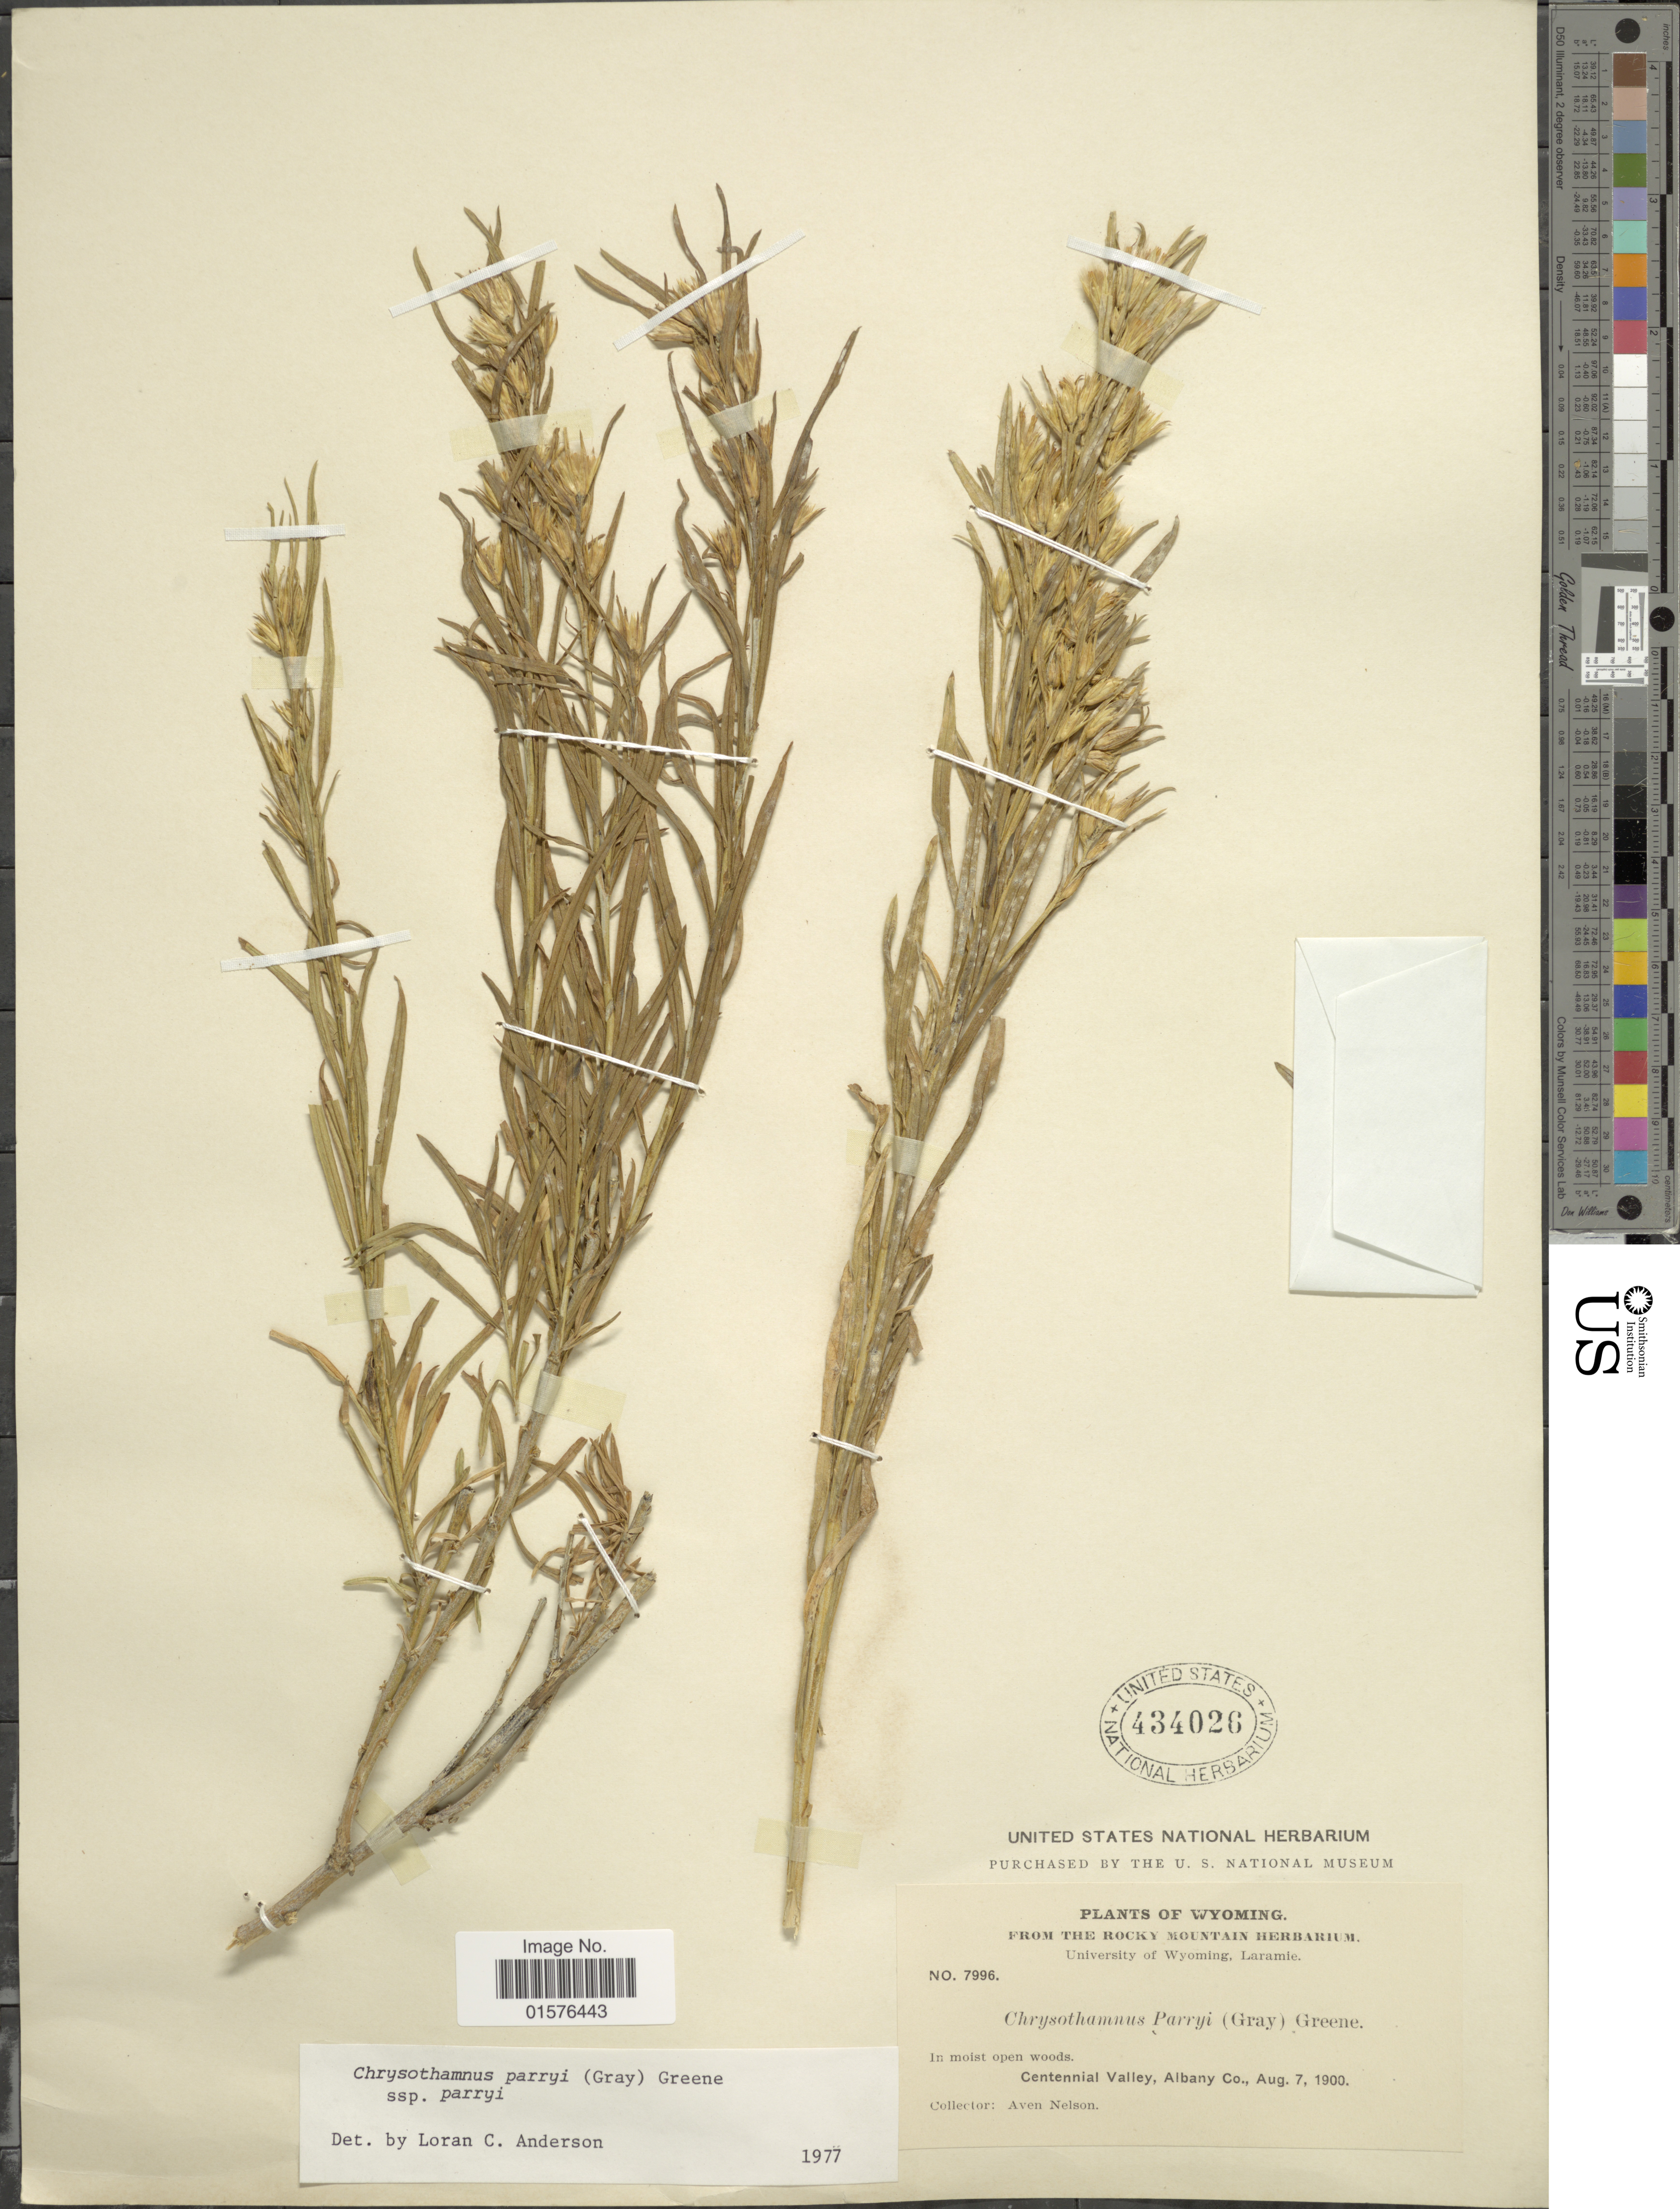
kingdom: Plantae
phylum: Tracheophyta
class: Magnoliopsida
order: Asterales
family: Asteraceae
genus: Ericameria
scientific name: Ericameria parryi var. parryi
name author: (A. Gray) G.L. Nesom & G.I. Baird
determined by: Urbatsch, Lowell E., Curator (LSU), Louisiana State University (UNITED STATES)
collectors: A. Nelson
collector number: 7996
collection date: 1900-08-07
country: United States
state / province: Wyoming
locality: Centenial Valley, Albany Co.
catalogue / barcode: US 434026